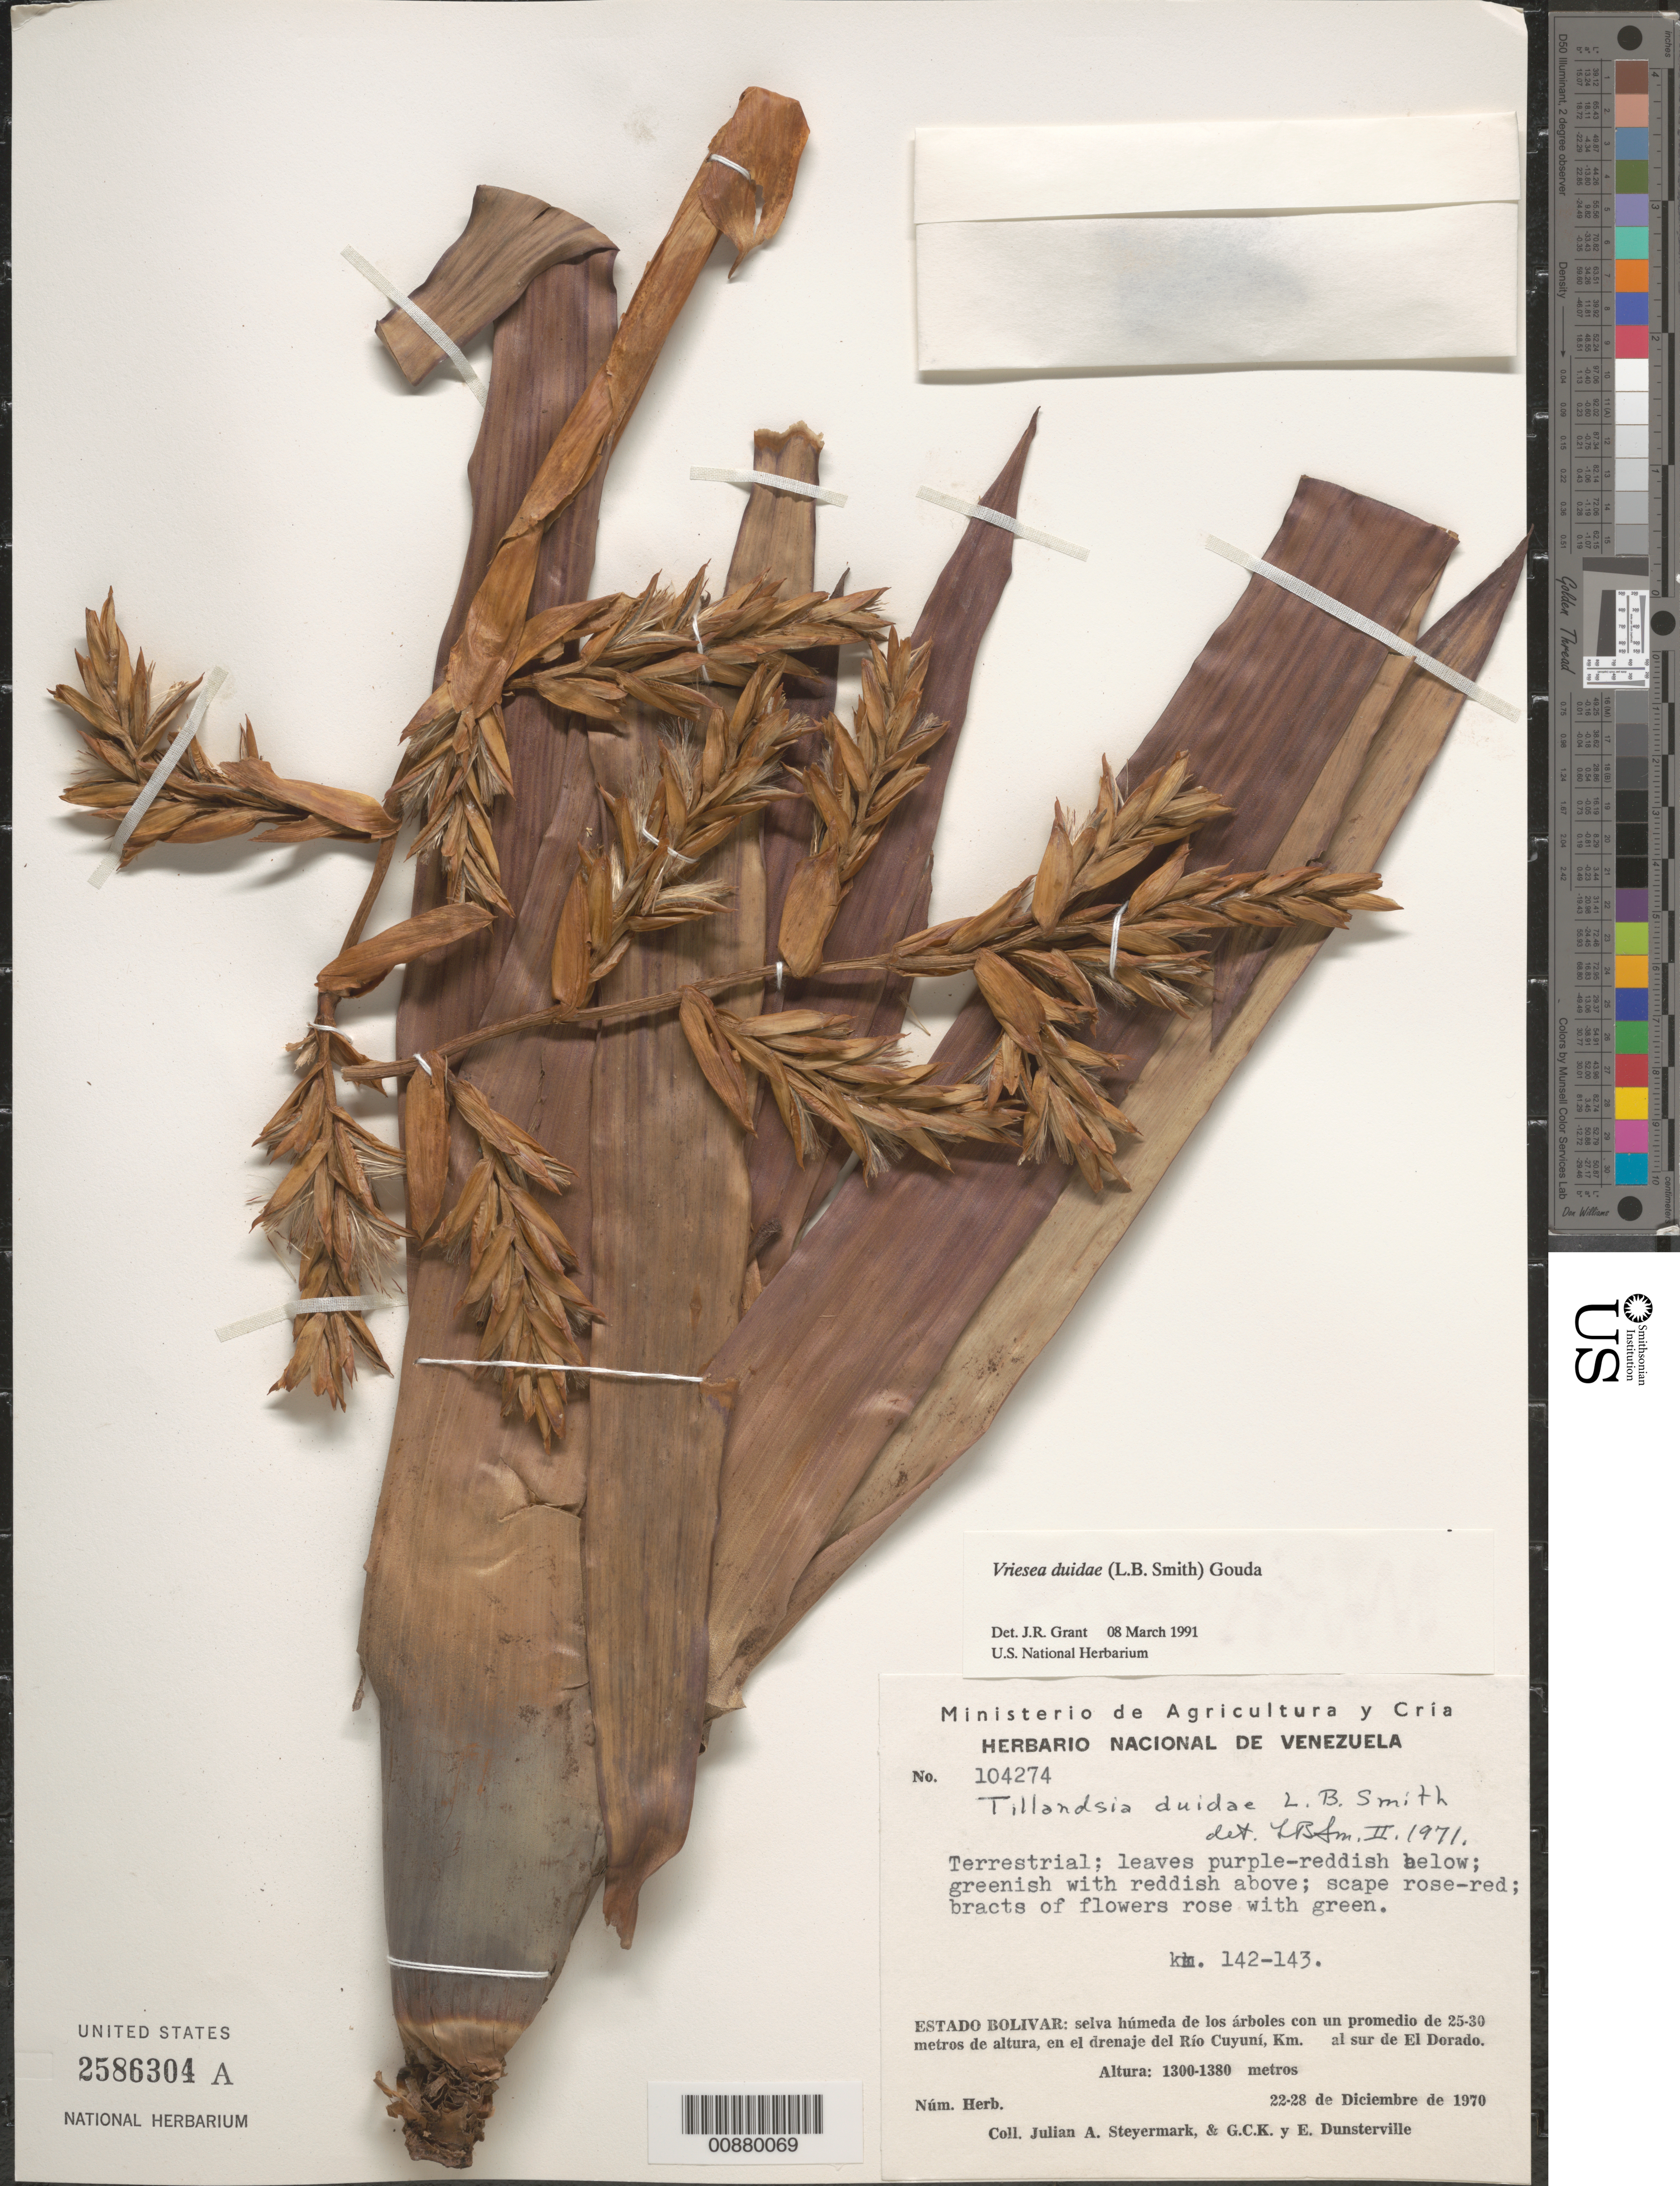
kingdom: Plantae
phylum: Tracheophyta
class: Liliopsida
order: Poales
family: Bromeliaceae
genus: Vriesea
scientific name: Vriesea duidae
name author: (L.B. Sm.) Gouda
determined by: Grant, J. R., (SWITZERLAND)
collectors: J. Steyermark, G. C. K. Dunsterville & E. Dunsterville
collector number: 104274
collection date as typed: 22-Dec-70 to 28-Dec-70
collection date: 1970-12-22/1970-12-28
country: Venezuela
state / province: Bolívar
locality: Río Cuyuni, S of El Dorado, km 142-143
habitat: Selva húmeda de los arboles con un promedio de 25-30 metros de alturaen el drenaje del rio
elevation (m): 1300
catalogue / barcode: US 2586304A